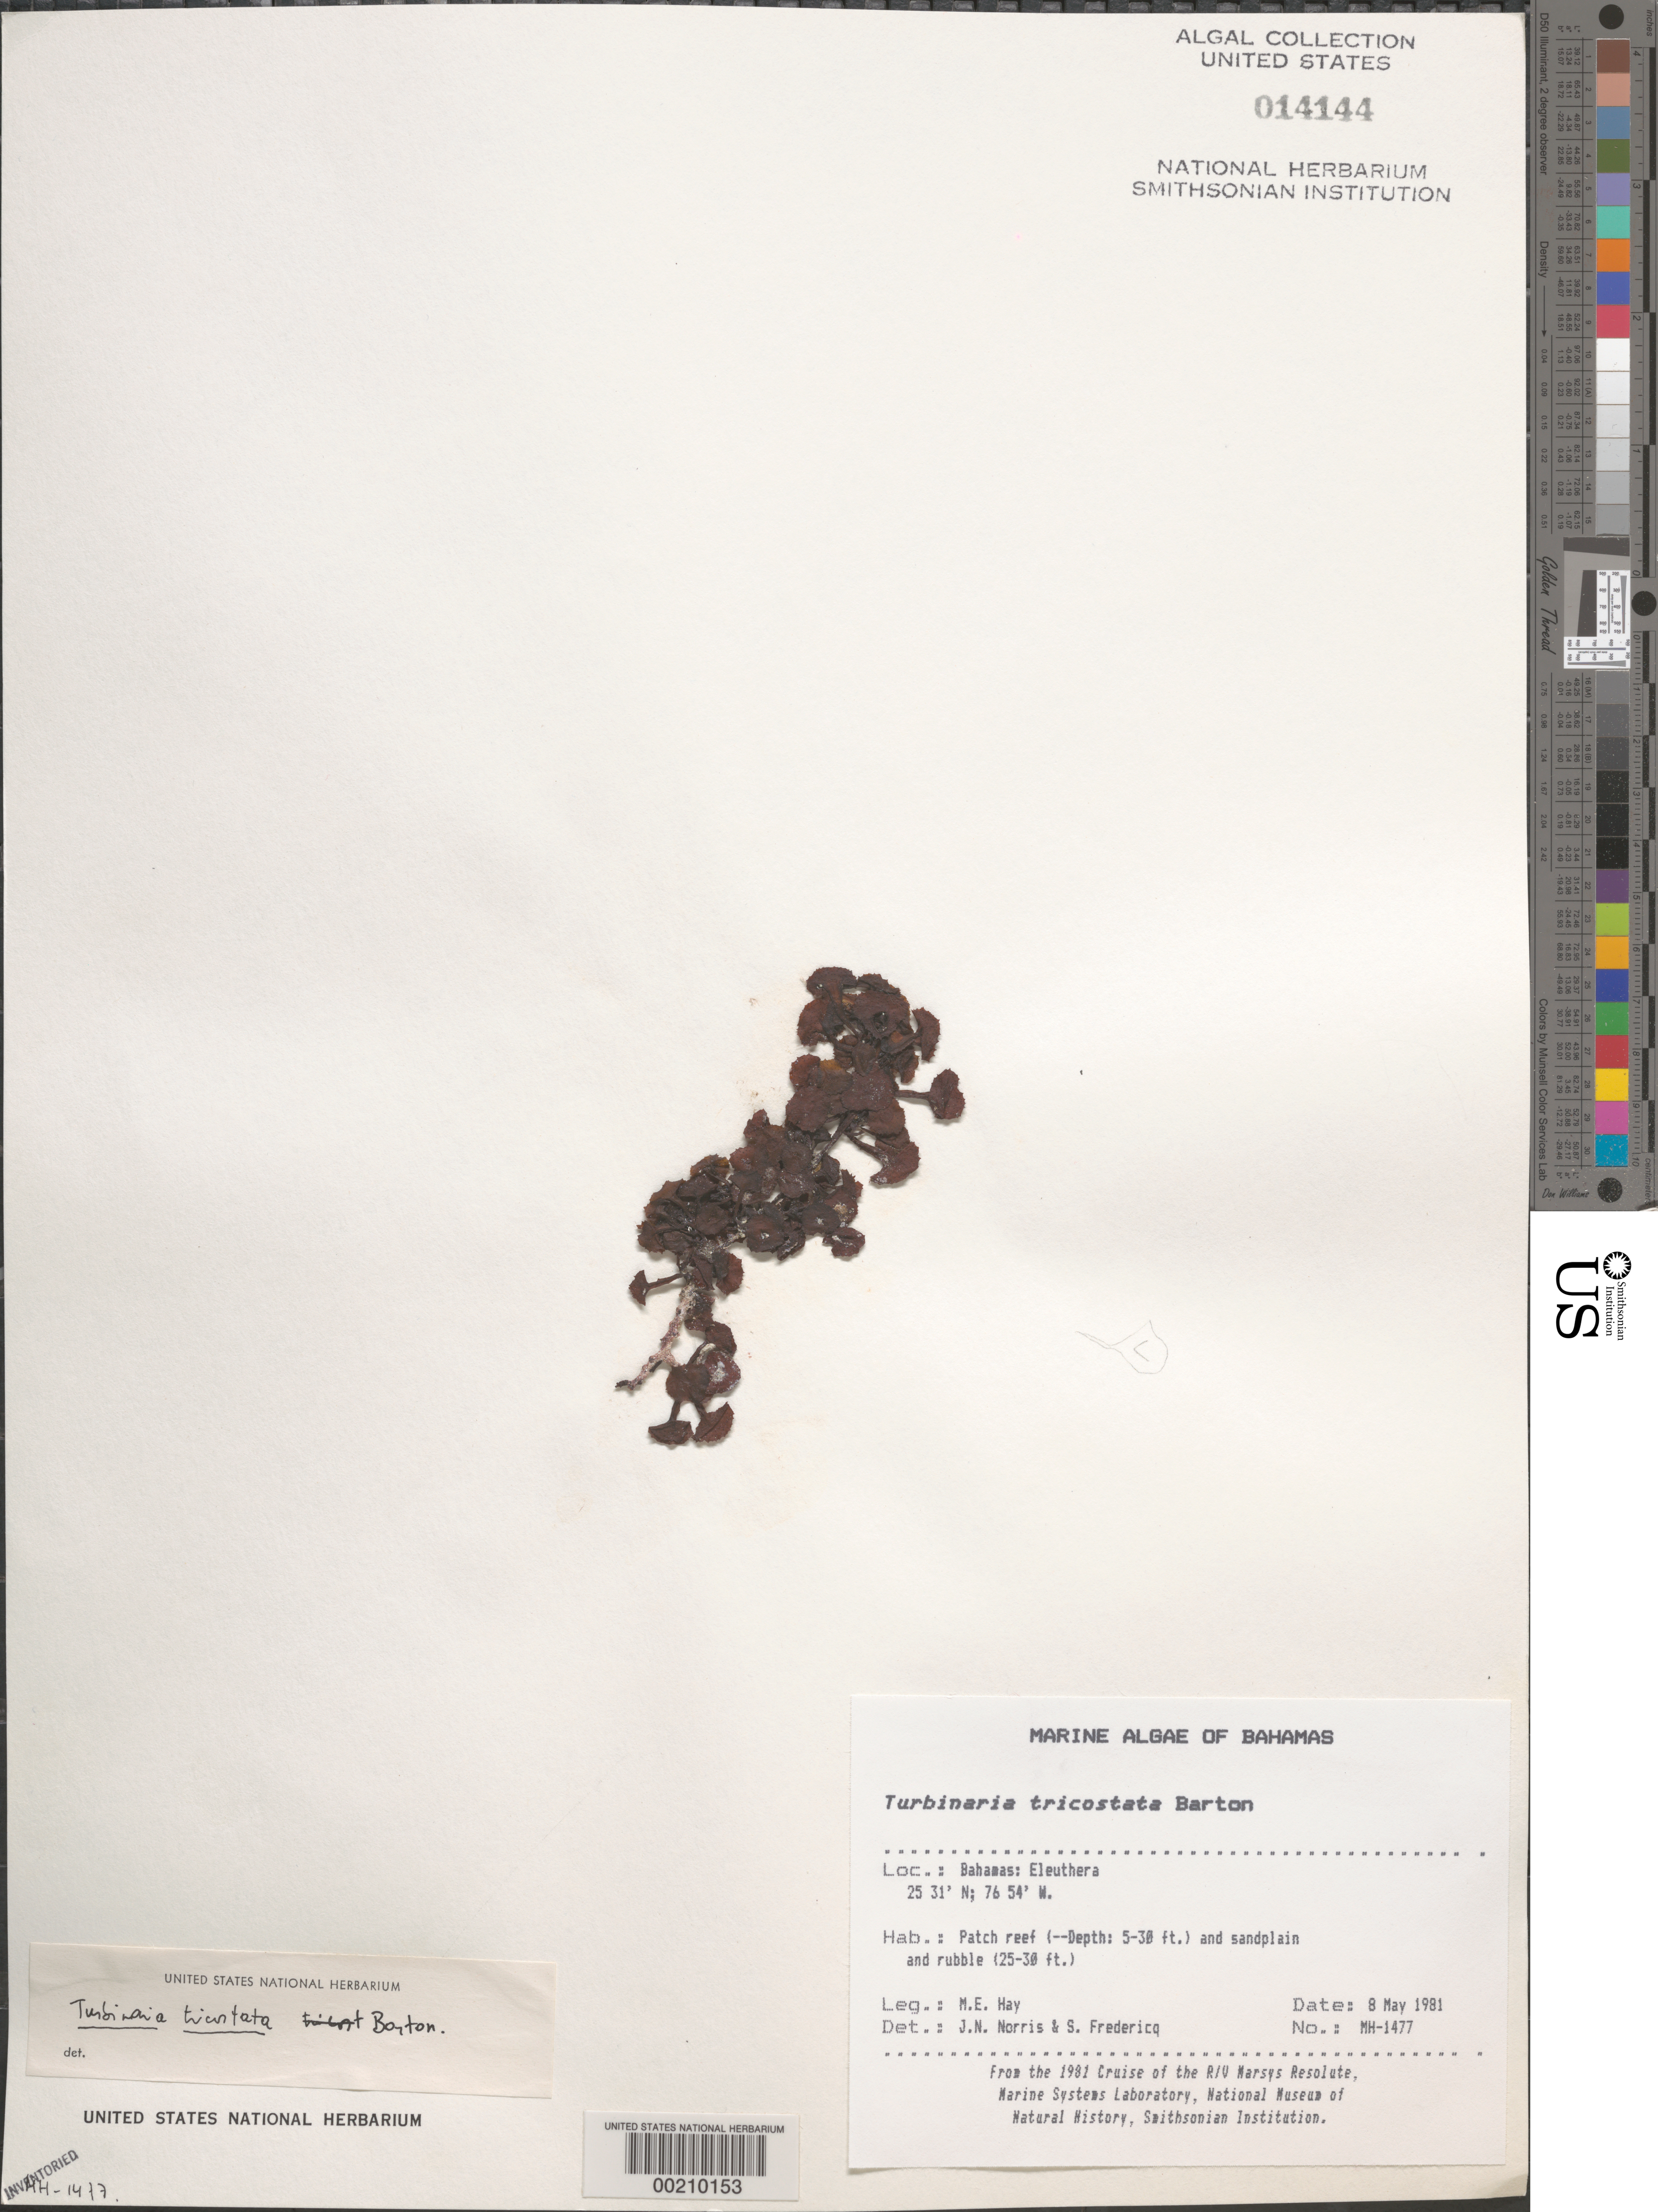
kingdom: Chromista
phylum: Ochrophyta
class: Phaeophyceae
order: Fucales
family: Sargassaceae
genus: Turbinaria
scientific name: Turbinaria tricostata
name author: E.S. Barton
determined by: Norris, J. N.; Fredericq, S.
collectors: M. E. Hay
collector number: MEH-1477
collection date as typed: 08 May 1981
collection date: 1981-05-08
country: Bahamas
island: Eleuthera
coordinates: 23 31 N, 78 54 W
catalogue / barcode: US 14144